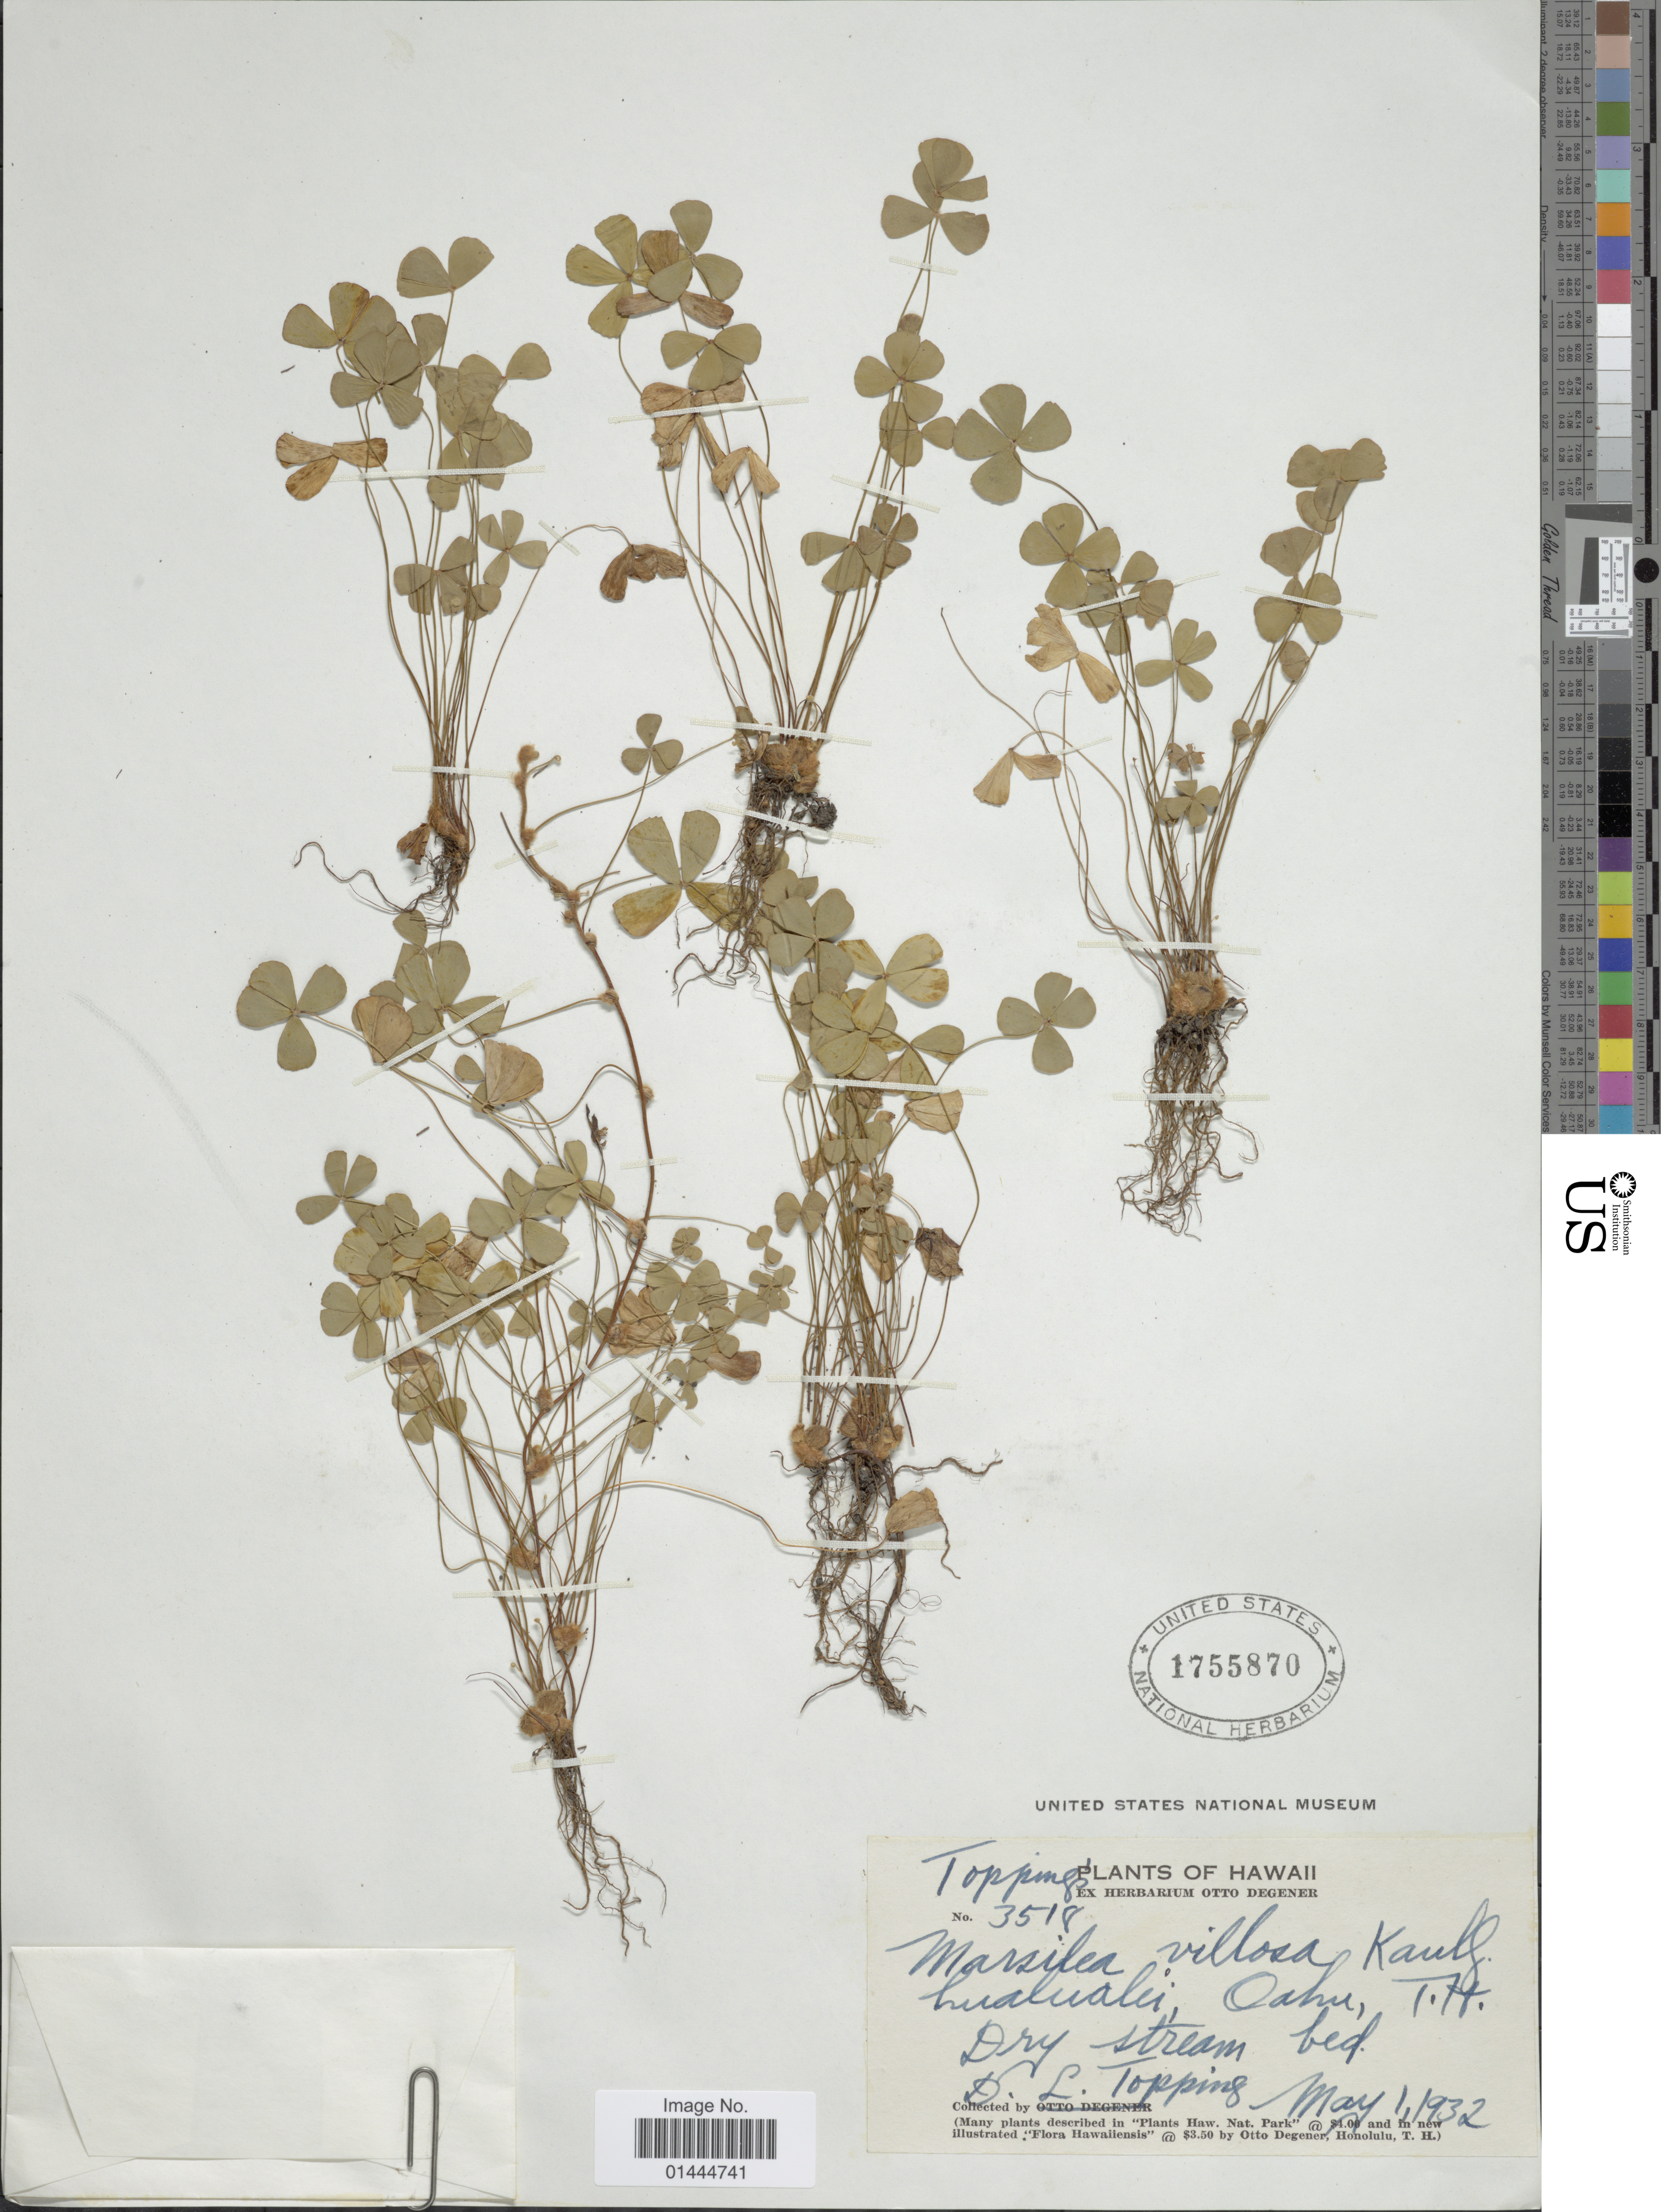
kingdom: Plantae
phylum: Tracheophyta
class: Polypodiopsida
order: Salviniales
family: Marsileaceae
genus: Marsilea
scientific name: Marsilea villosa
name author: Kaulf.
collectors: D. L. Topping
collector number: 3518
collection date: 1932-05-01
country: United States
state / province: Hawaii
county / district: Honolulu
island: Oahu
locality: Hualualei,dry stream bed.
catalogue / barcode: US 1755870